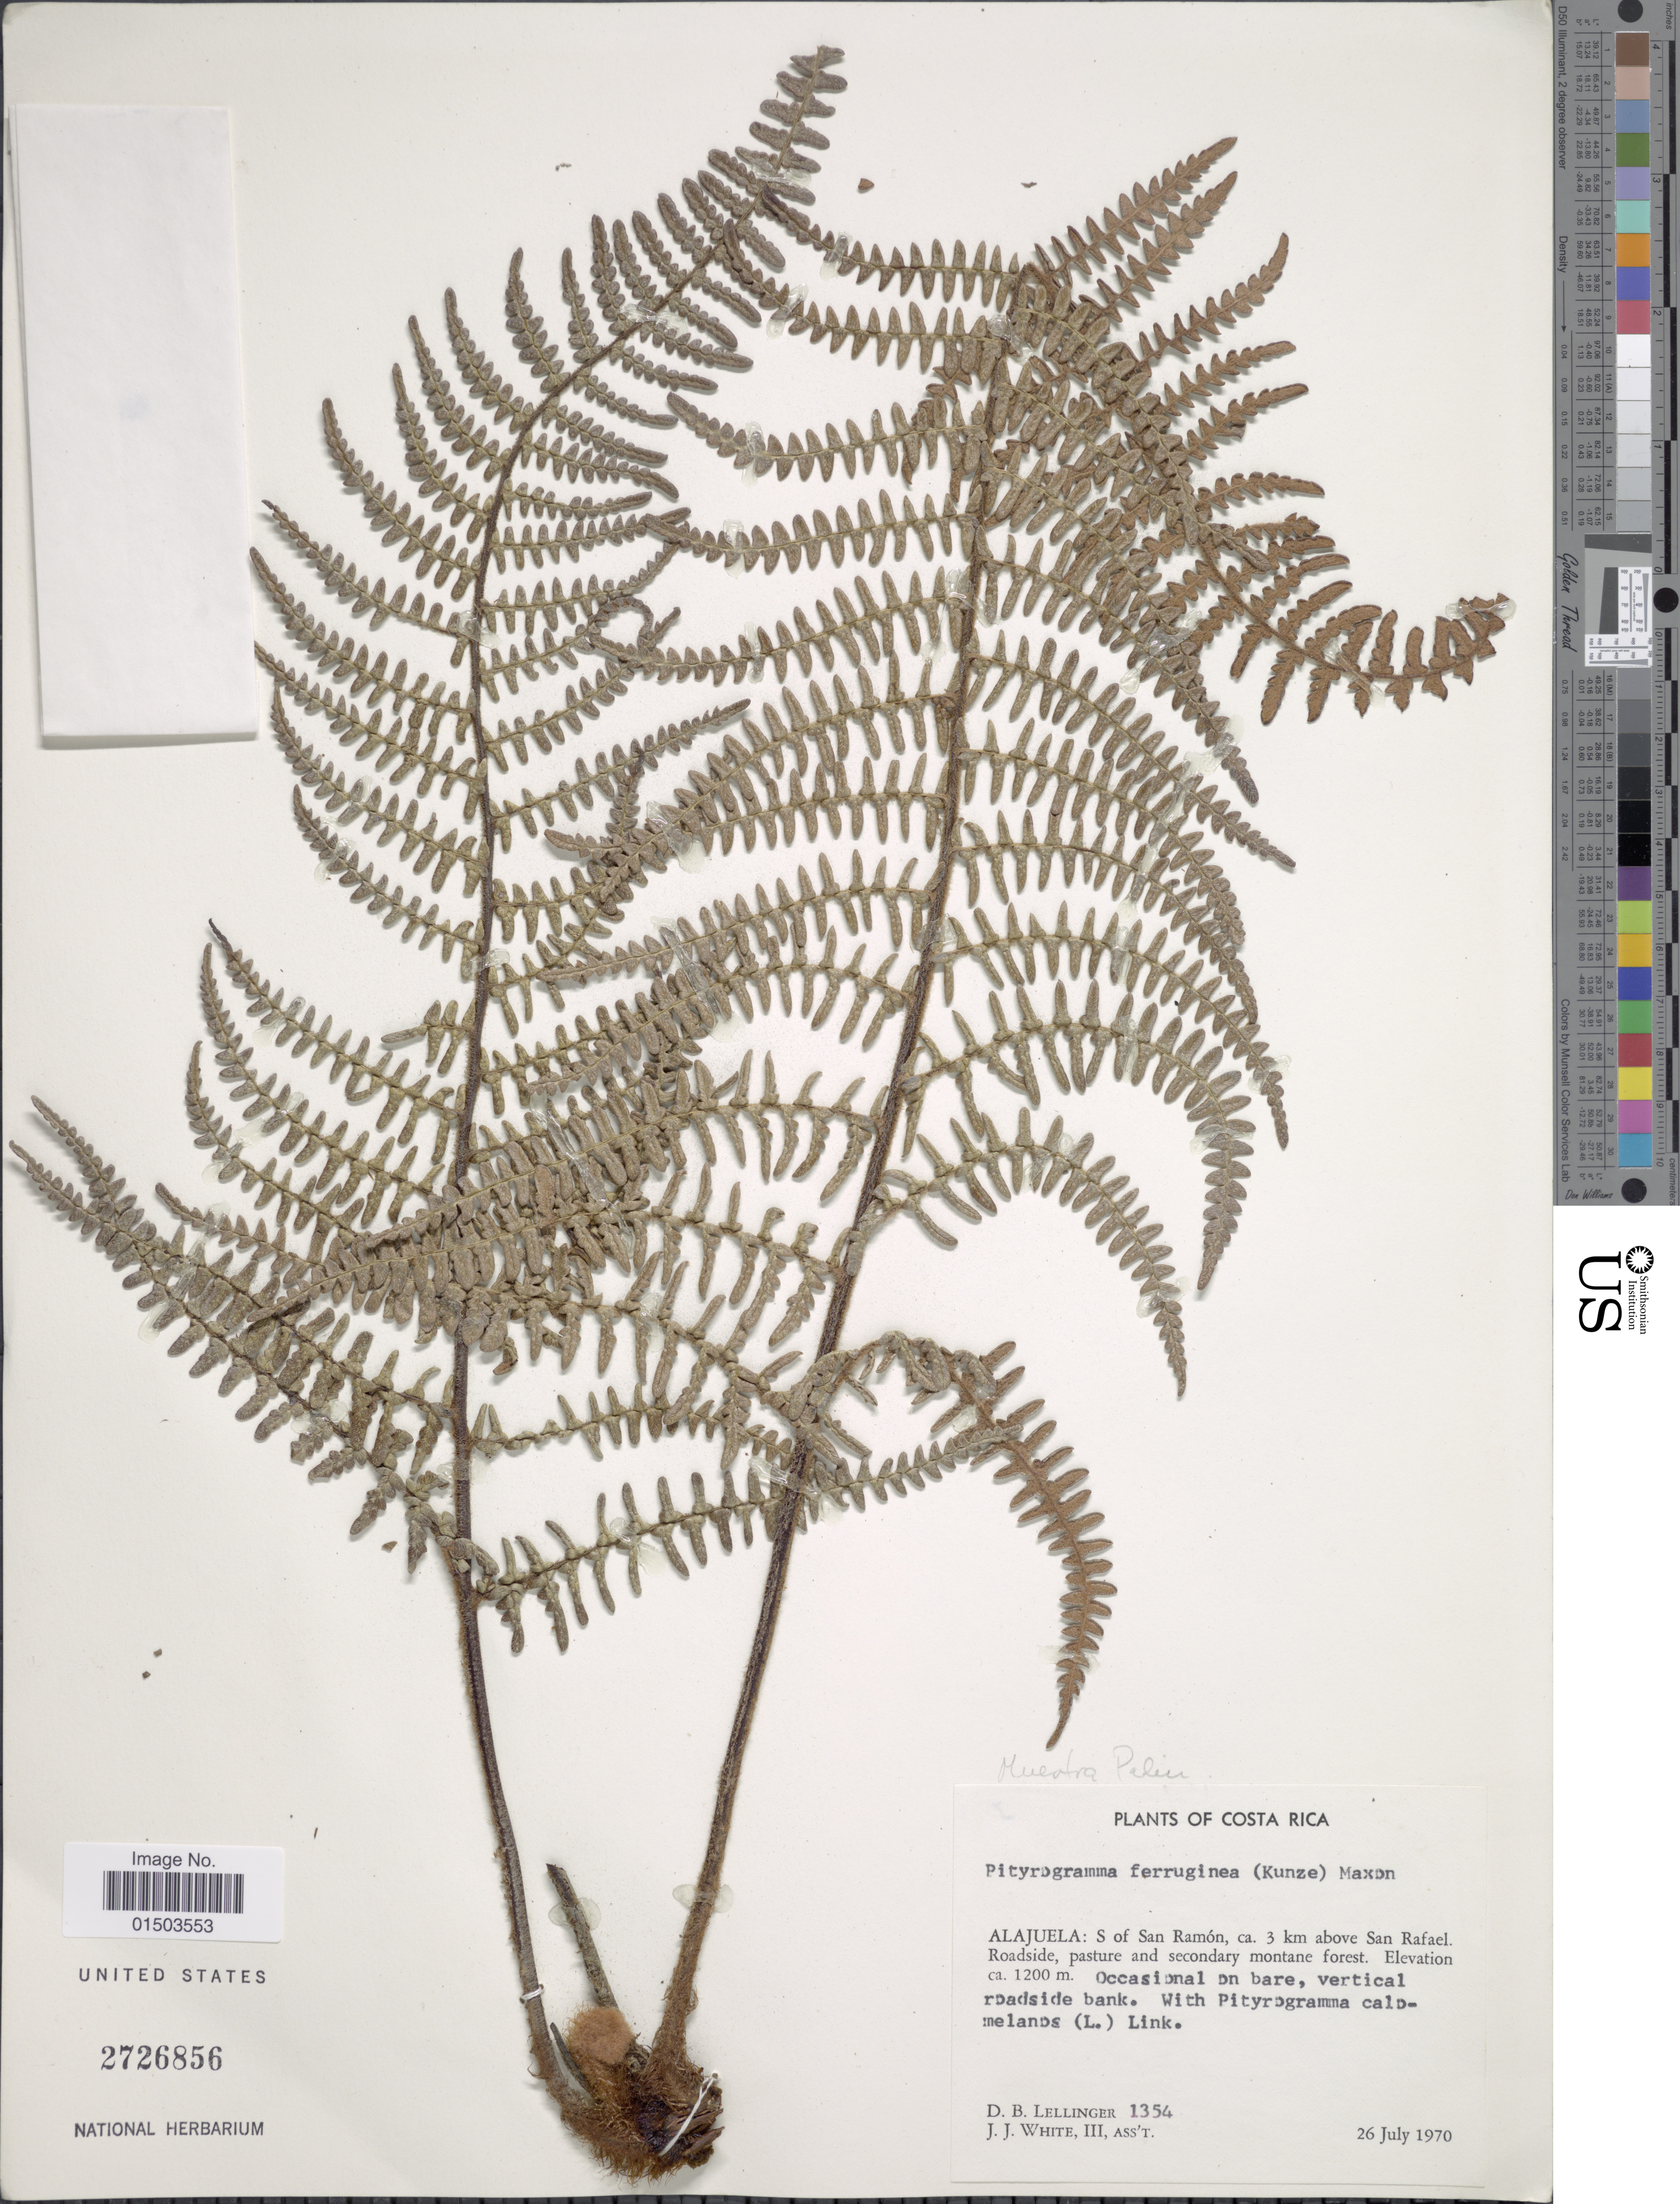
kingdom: Plantae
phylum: Tracheophyta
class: Polypodiopsida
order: Polypodiales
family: Pteridaceae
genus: Pityrogramma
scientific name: Pityrogramma ferruginea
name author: (Kunze) Maxon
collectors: D. B. Lellinger & J. J. White III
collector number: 1354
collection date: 1970-07-26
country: Costa Rica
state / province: Alajuela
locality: Costa Rica, Alajuela: S. of San Ramon, ca. 3 km above San Rafael. Roadside, pasture and secondary forest.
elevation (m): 1200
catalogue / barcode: US 2726856